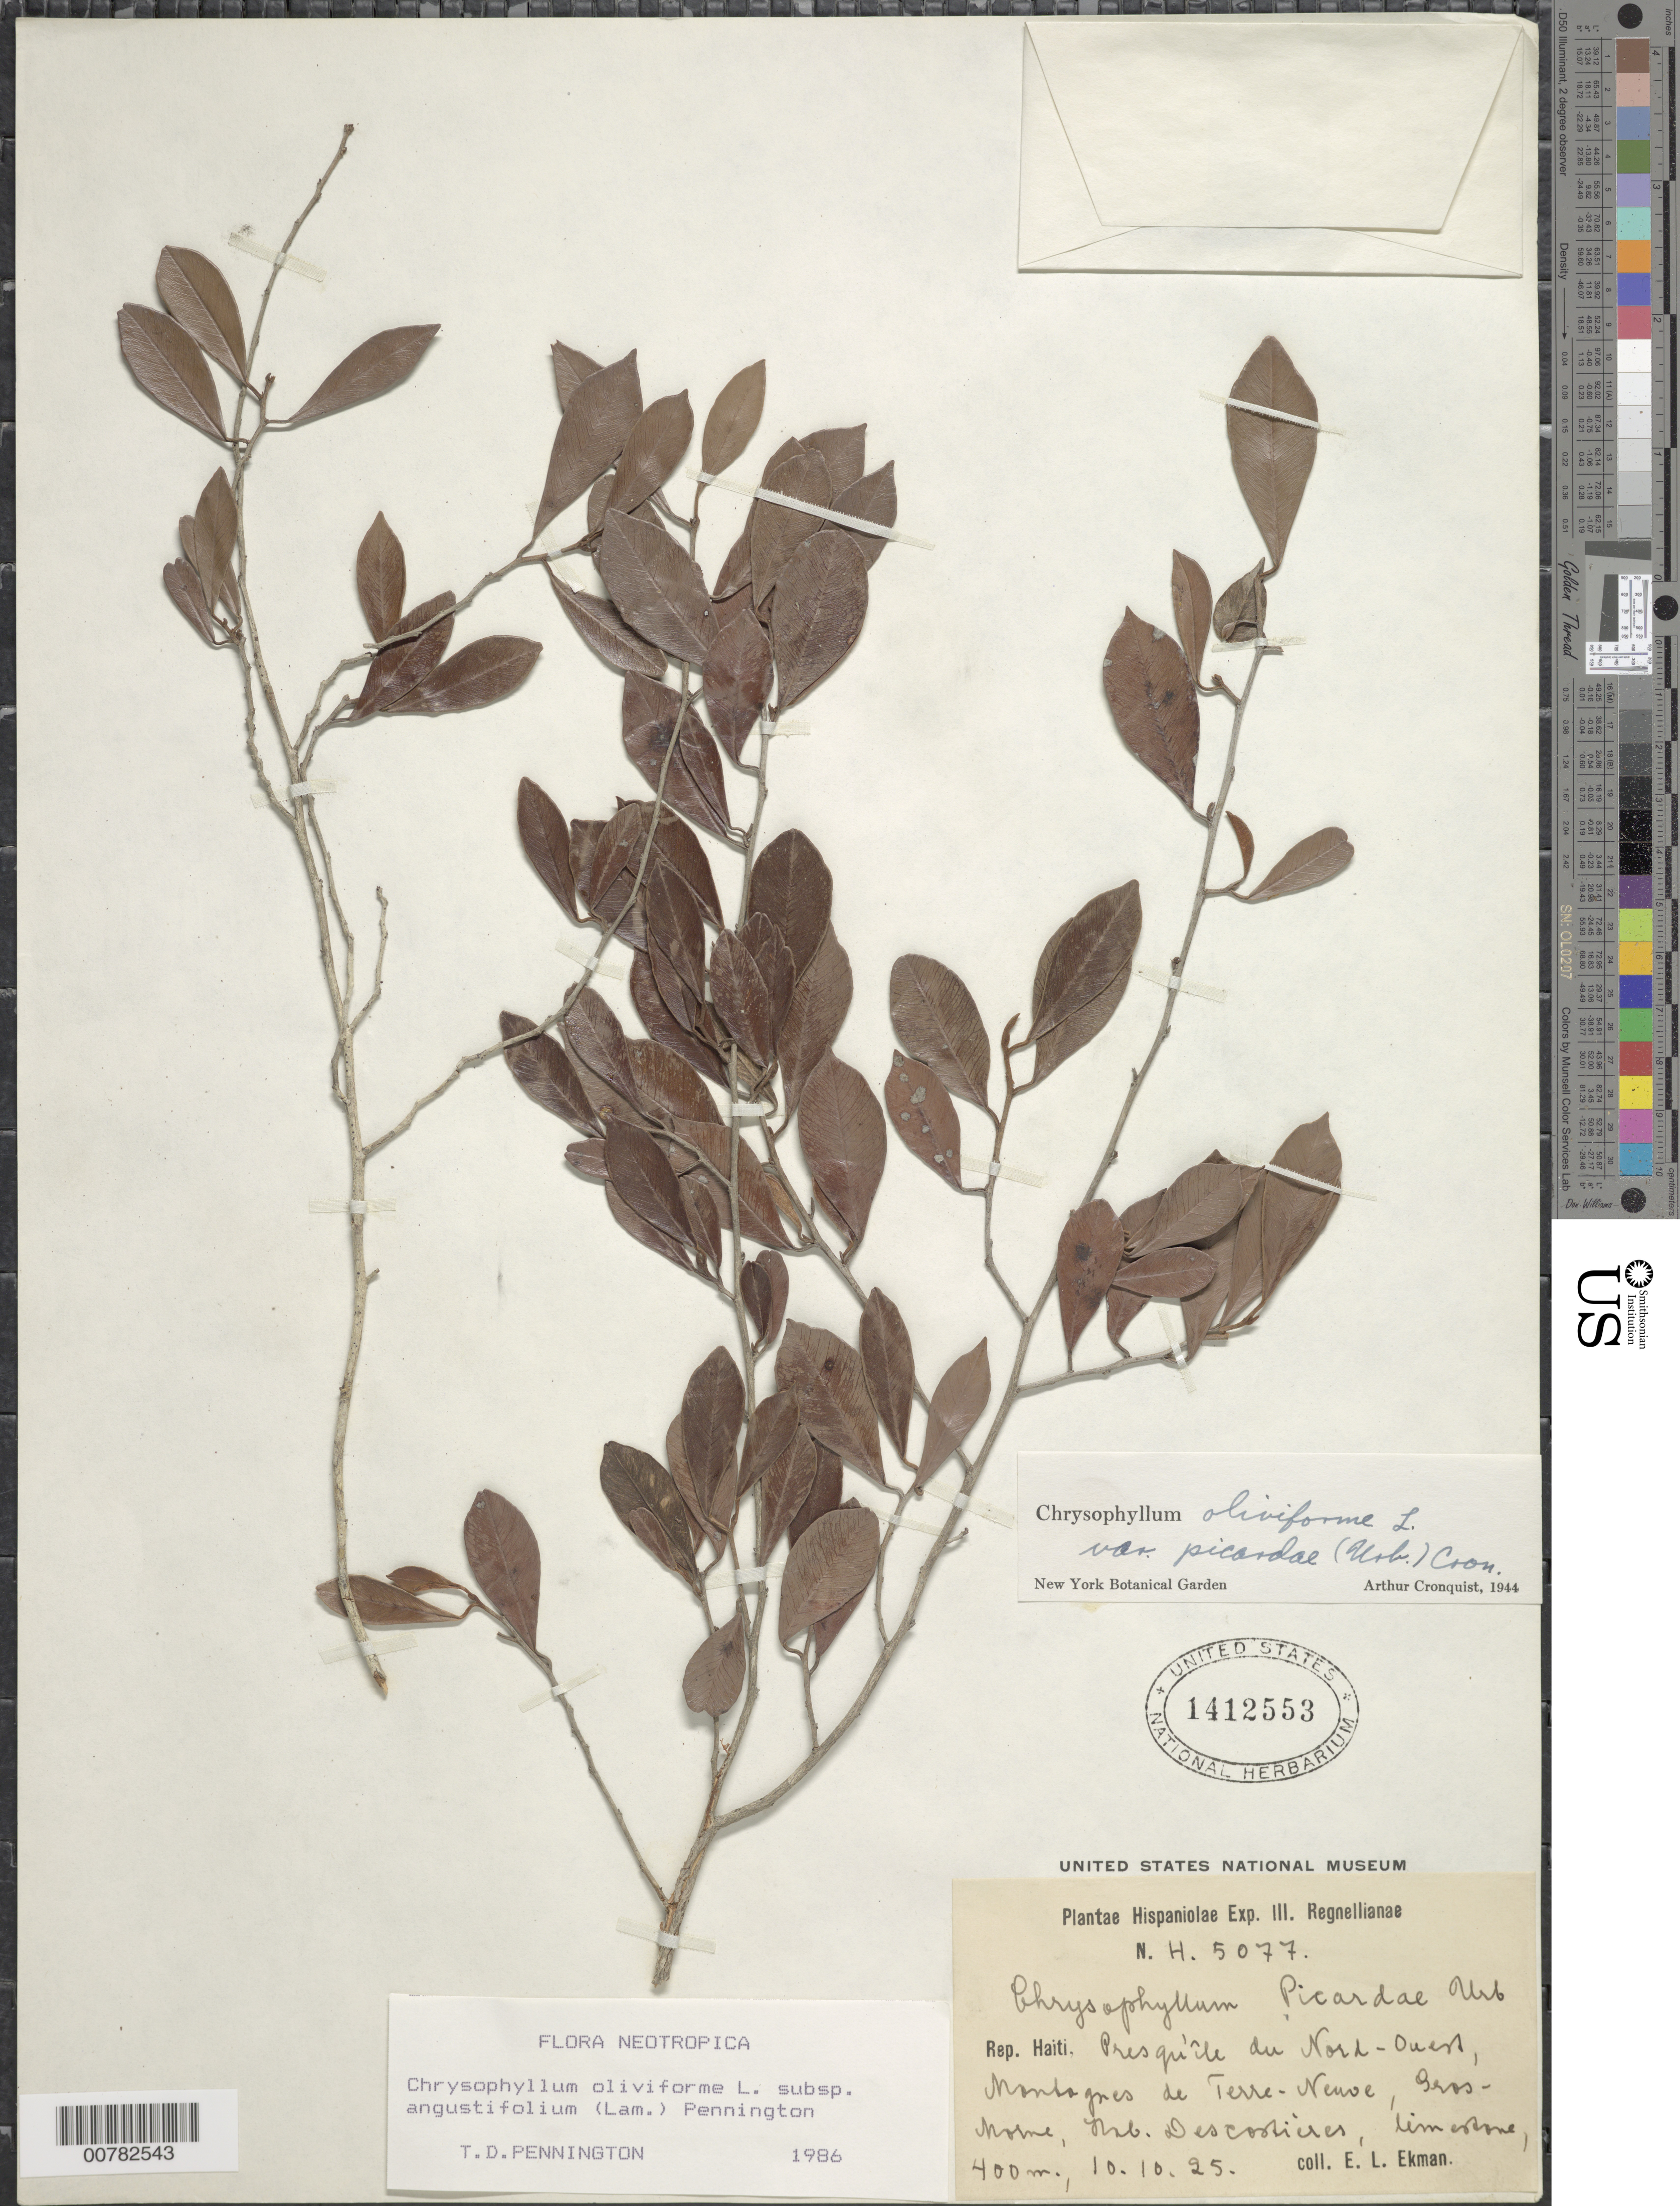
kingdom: Plantae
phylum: Tracheophyta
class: Magnoliopsida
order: Ericales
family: Sapotaceae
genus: Chrysophyllum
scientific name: Chrysophyllum oliviforme subsp. angustifolium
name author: (Lam.) T.D. Penn.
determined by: Pennington, T. D., (K)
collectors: E. L. Ekman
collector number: H 5077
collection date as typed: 10 Oct 1925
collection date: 1925-10-10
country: Haiti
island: Hispaniola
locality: Presquîle du Nord-Ouest, Montagnes de Terre-Neuve, Gros-Morne, Hab. Descontières.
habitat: Limestone.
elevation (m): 400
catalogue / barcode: US 1412553